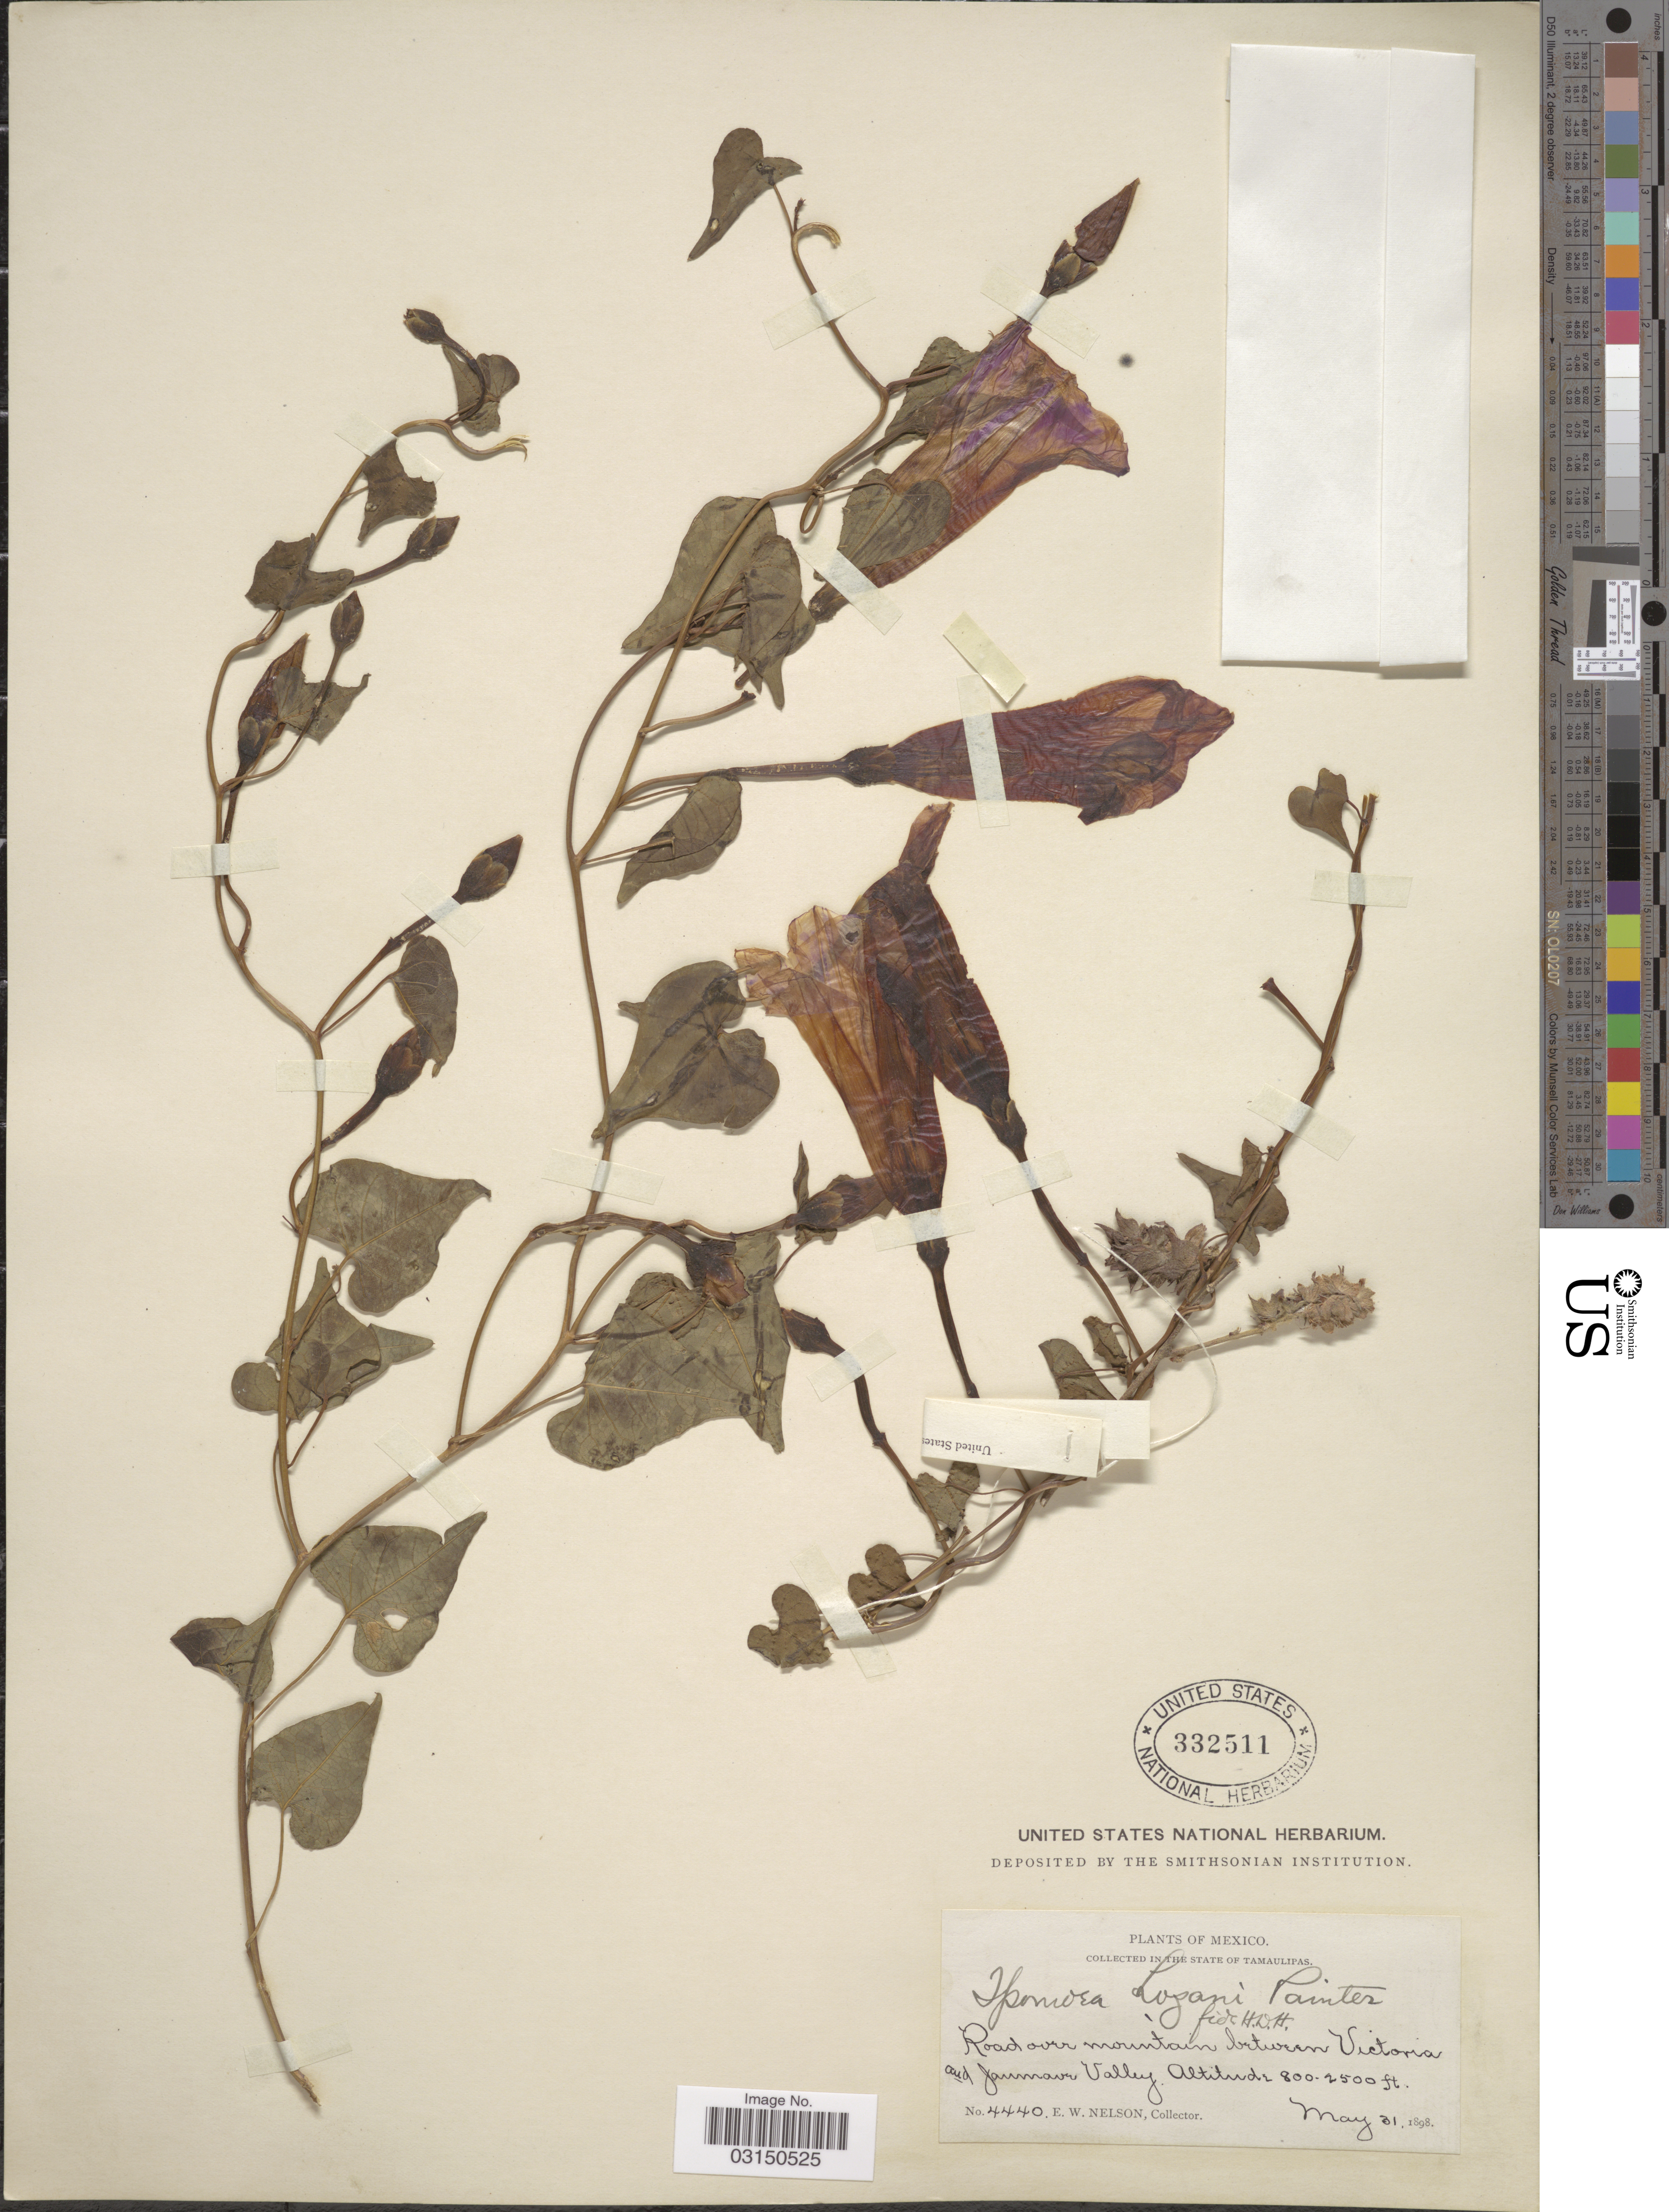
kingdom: Plantae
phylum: Tracheophyta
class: Magnoliopsida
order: Solanales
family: Convolvulaceae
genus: Ipomoea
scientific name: Ipomoea lozani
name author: J.H. Painter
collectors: E. W. Nelson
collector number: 4440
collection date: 1898-05-31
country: Mexico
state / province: Tamaulipas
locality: Road over mountain between Victoria and Jaumave Valley.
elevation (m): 244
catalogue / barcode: US 332511